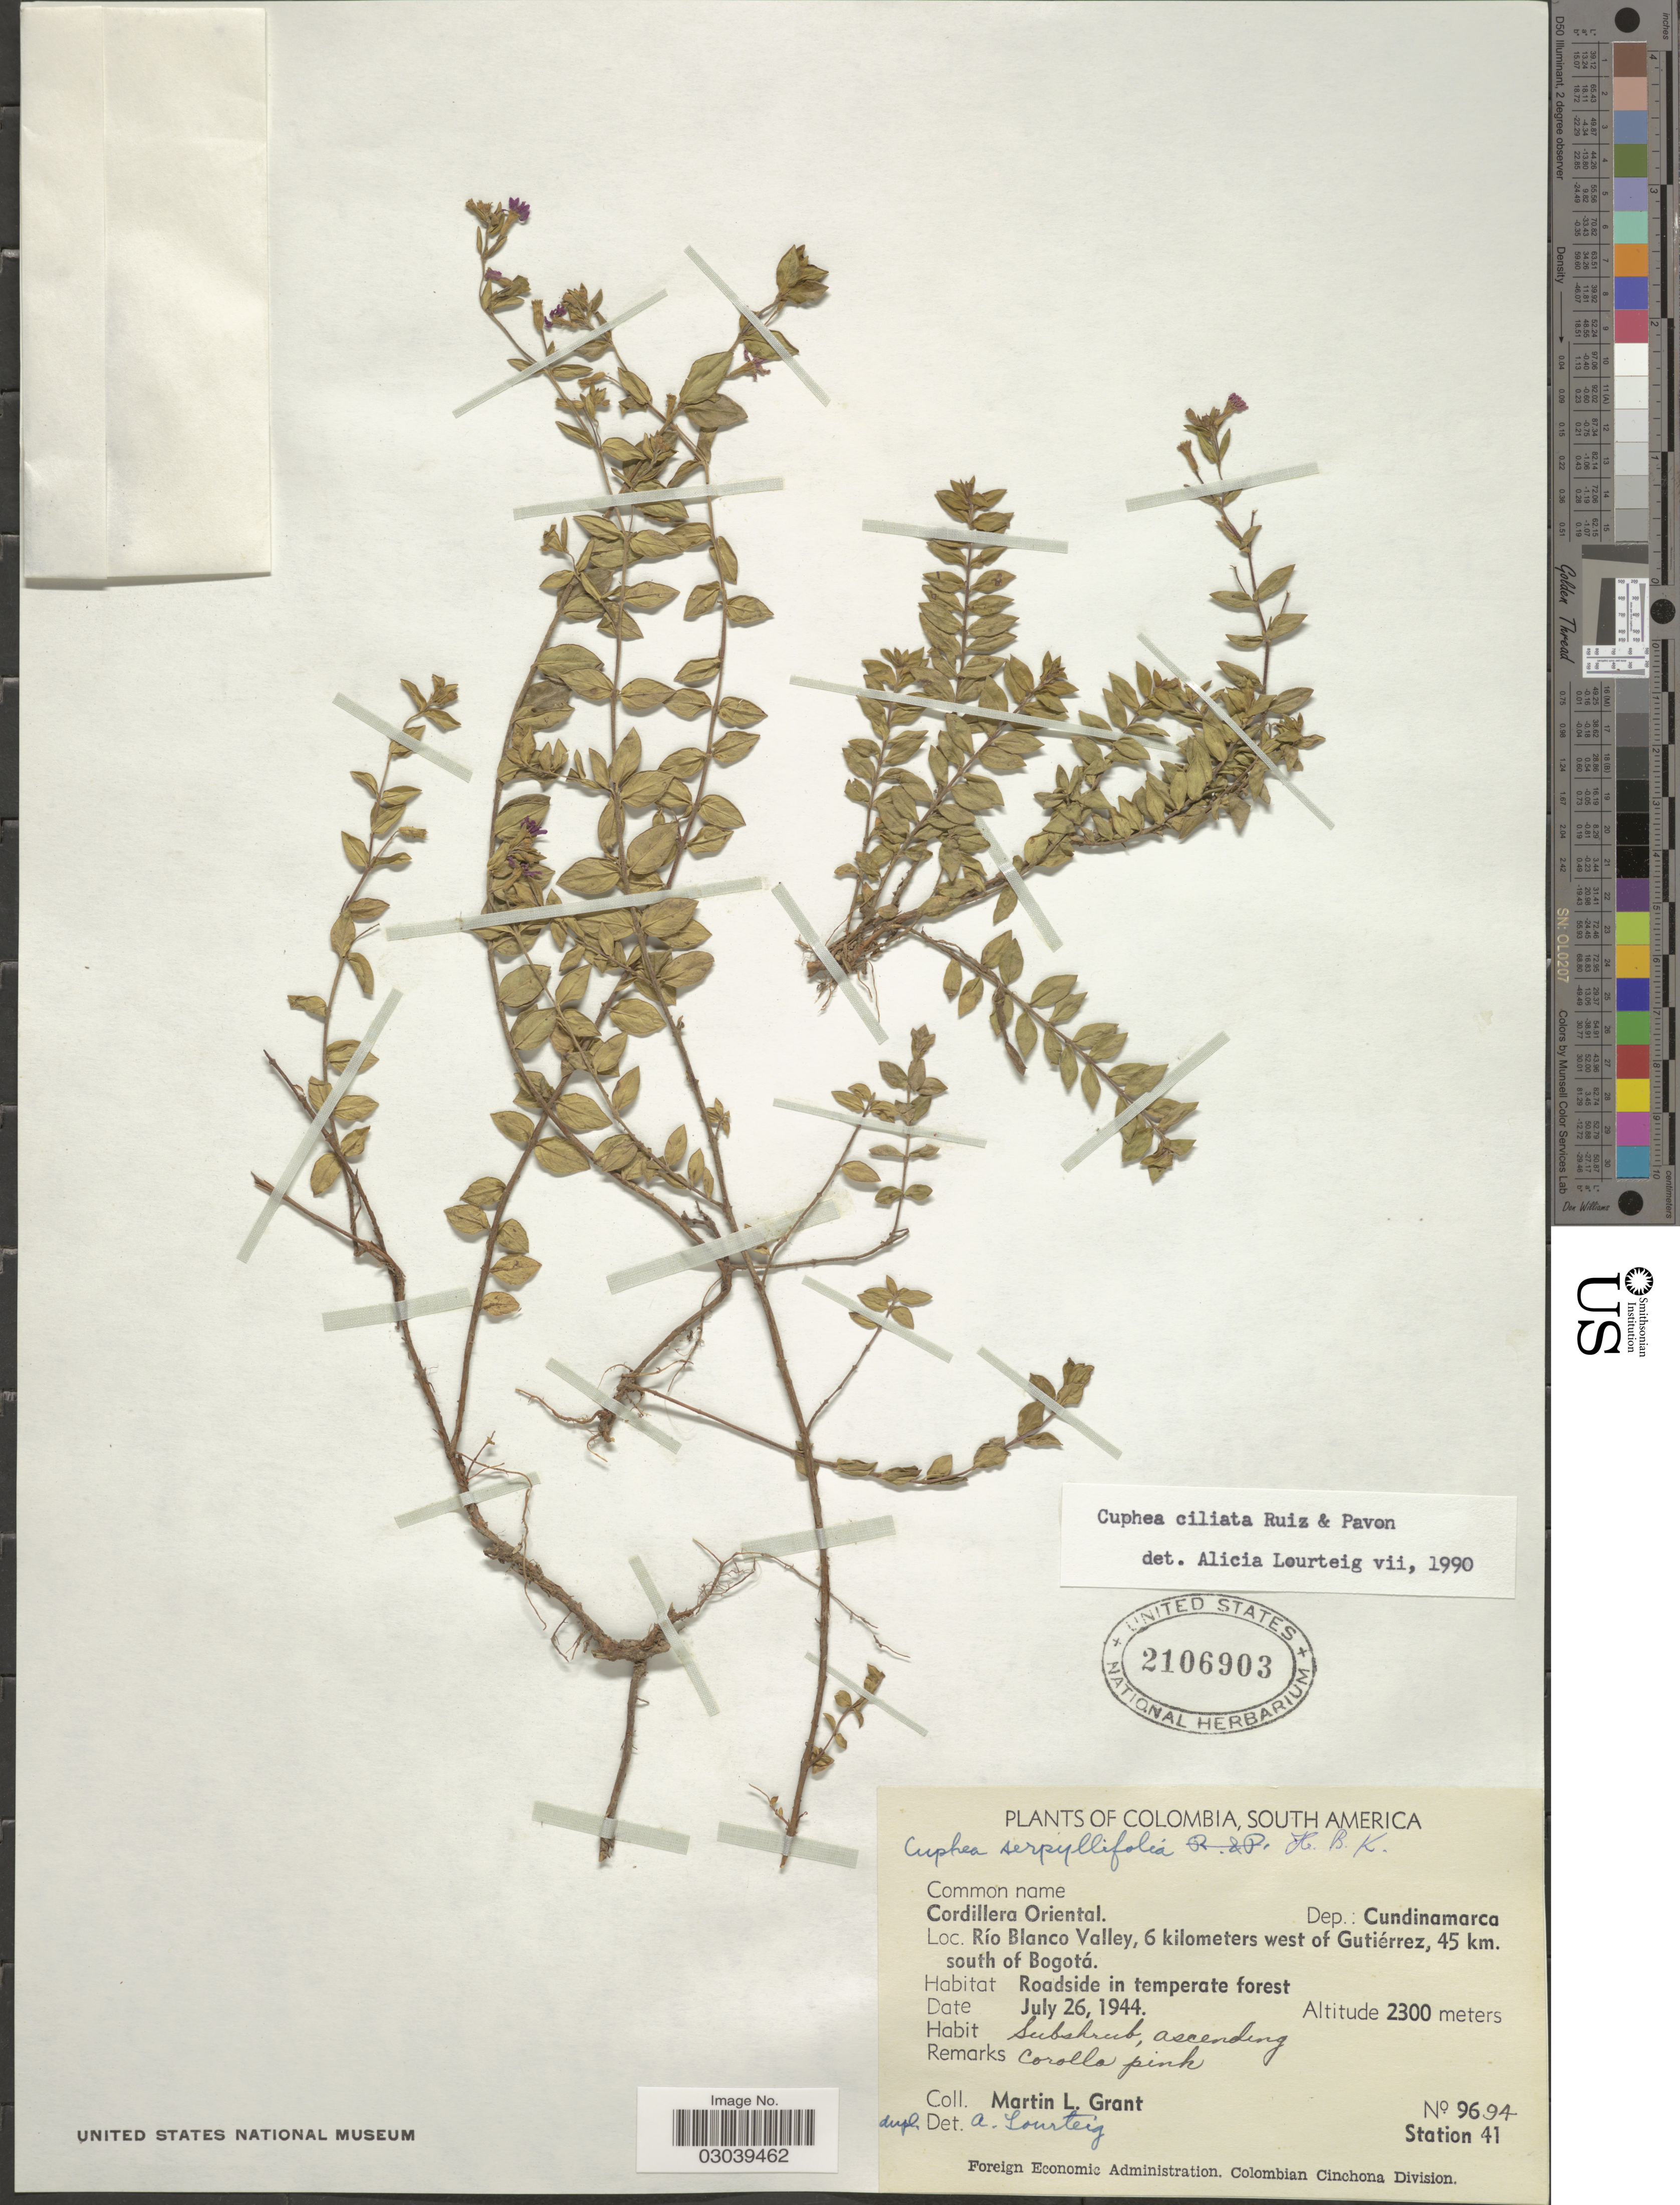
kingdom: Plantae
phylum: Tracheophyta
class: Magnoliopsida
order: Myrtales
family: Lythraceae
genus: Cuphea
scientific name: Cuphea ciliata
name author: Ruiz & Pav.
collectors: M. L. Grant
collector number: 9694/ Station 41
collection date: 1944-07-26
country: Colombia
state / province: Cundinamarca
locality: Cordillera Oriental. Dep.: Cundinamarca. Río Blanco Valley, 6 kilometers west of Gutiérrez, 45 km. south of Bogotá.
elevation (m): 2300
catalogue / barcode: US 2106903